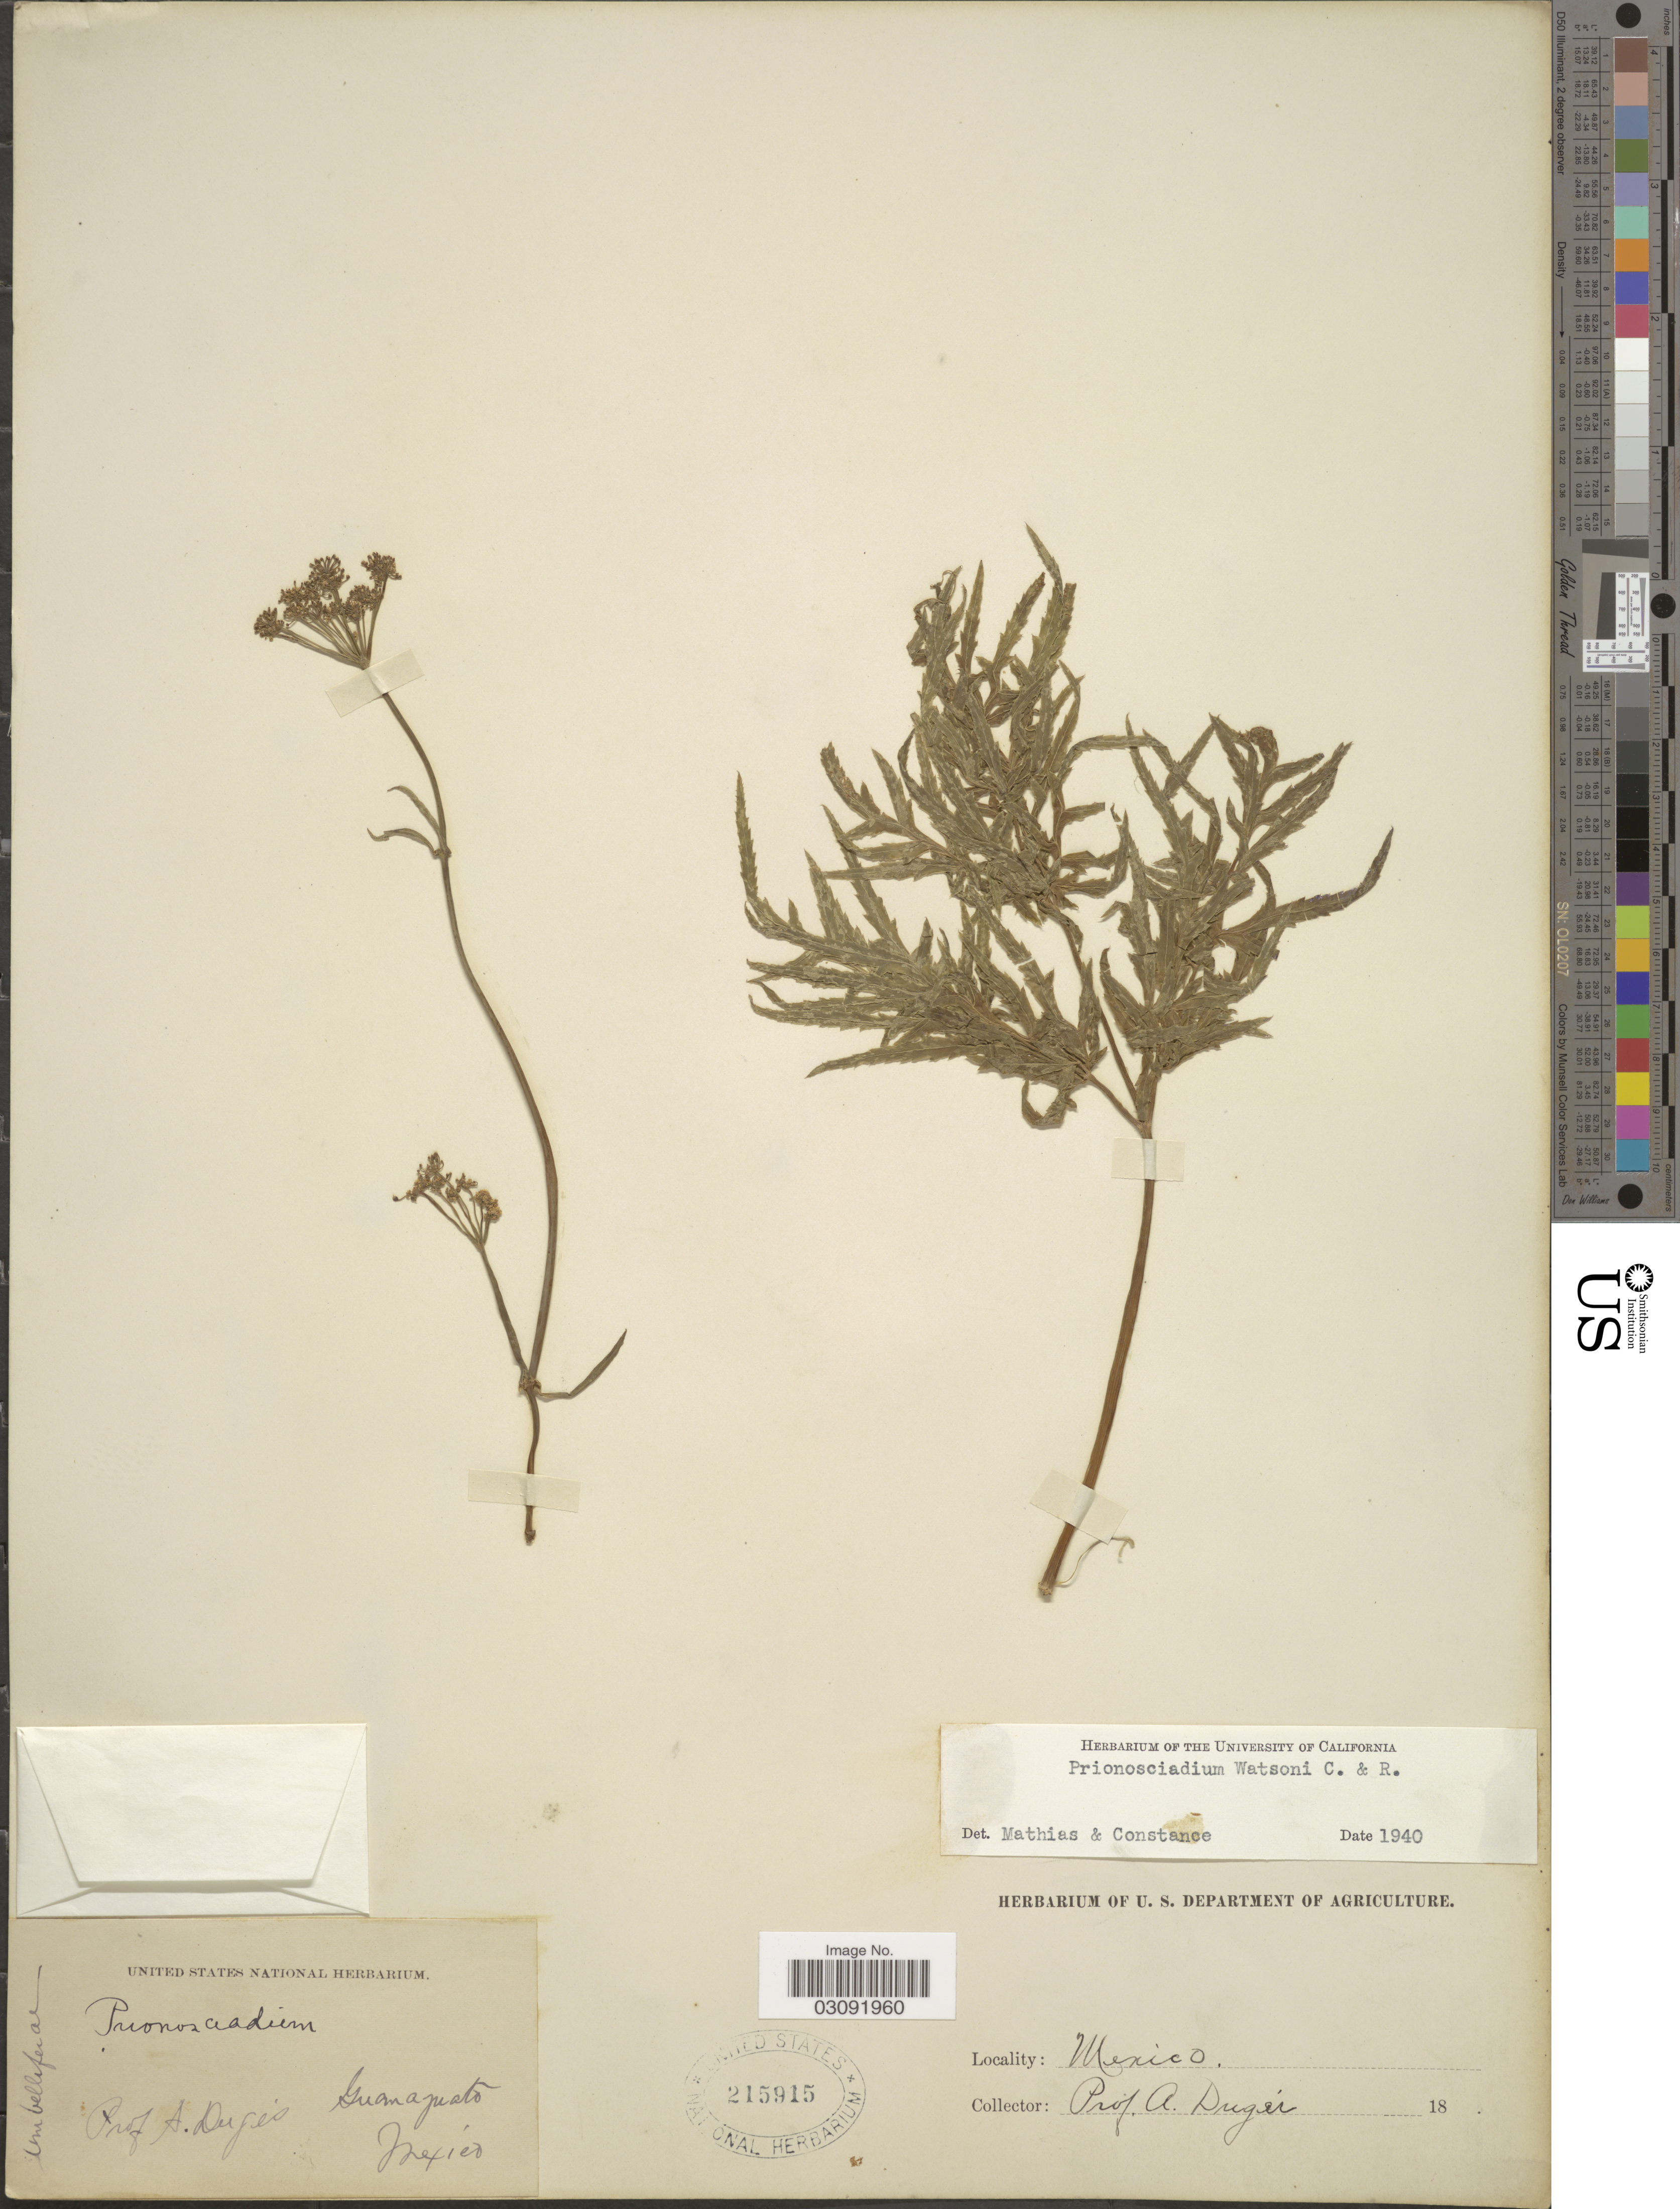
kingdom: Plantae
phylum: Tracheophyta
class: Magnoliopsida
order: Apiales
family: Apiaceae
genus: Prionosciadium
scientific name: Prionosciadium watsonii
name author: J.M. Coult. & Rose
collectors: A. Duges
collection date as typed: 18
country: Mexico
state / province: Guanajuato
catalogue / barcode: US 215915